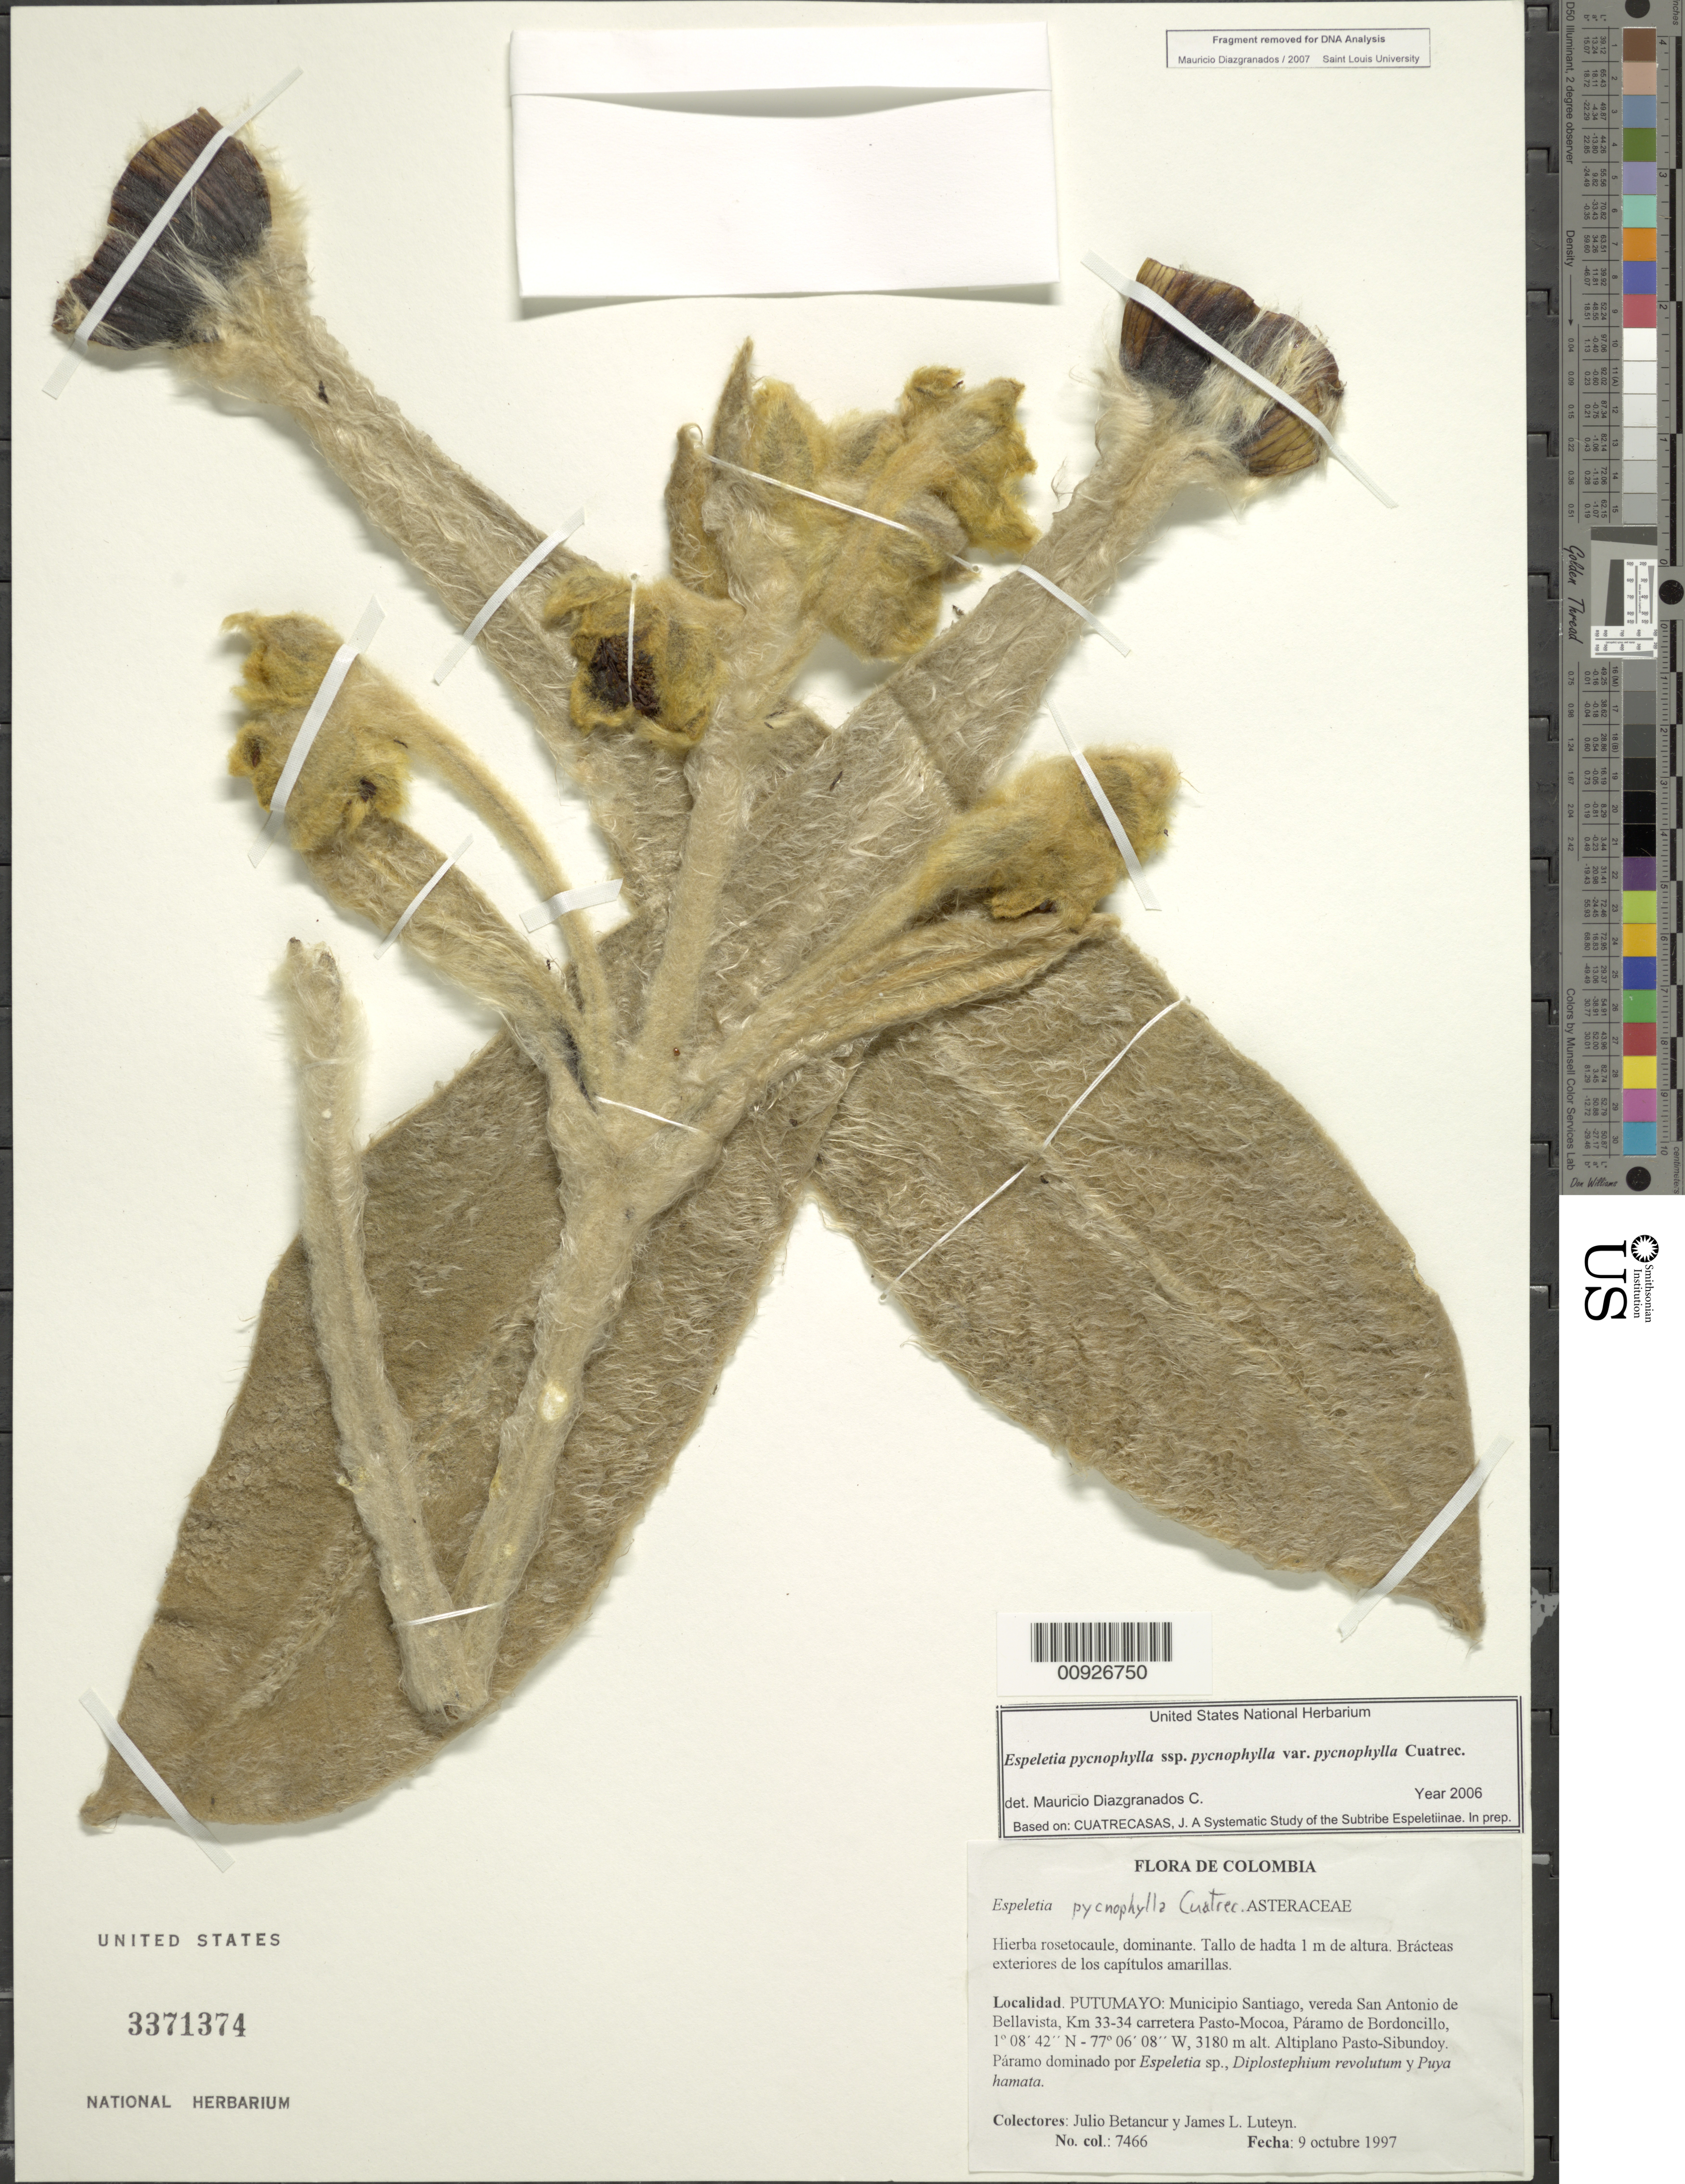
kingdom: Plantae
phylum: Tracheophyta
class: Magnoliopsida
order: Asterales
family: Asteraceae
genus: Espeletia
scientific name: Espeletia pycnophylla var. pycnophylla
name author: Cuatrec.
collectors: J. Betancur & J. L. Luteyn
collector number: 7466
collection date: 1997-10-09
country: Colombia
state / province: Putumayo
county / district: M. de Santiago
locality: P. de San Antonio del Bordoncillo. Vereda San Antonio de Bellavista, km 33-34 carretera Pasto-Mocoa. Altiplano Pasto-Sibundoy.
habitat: Páramo dominado por Espeletia sp., Diplostephium revolutum y Puya hamata.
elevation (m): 3180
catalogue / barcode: US 3371374